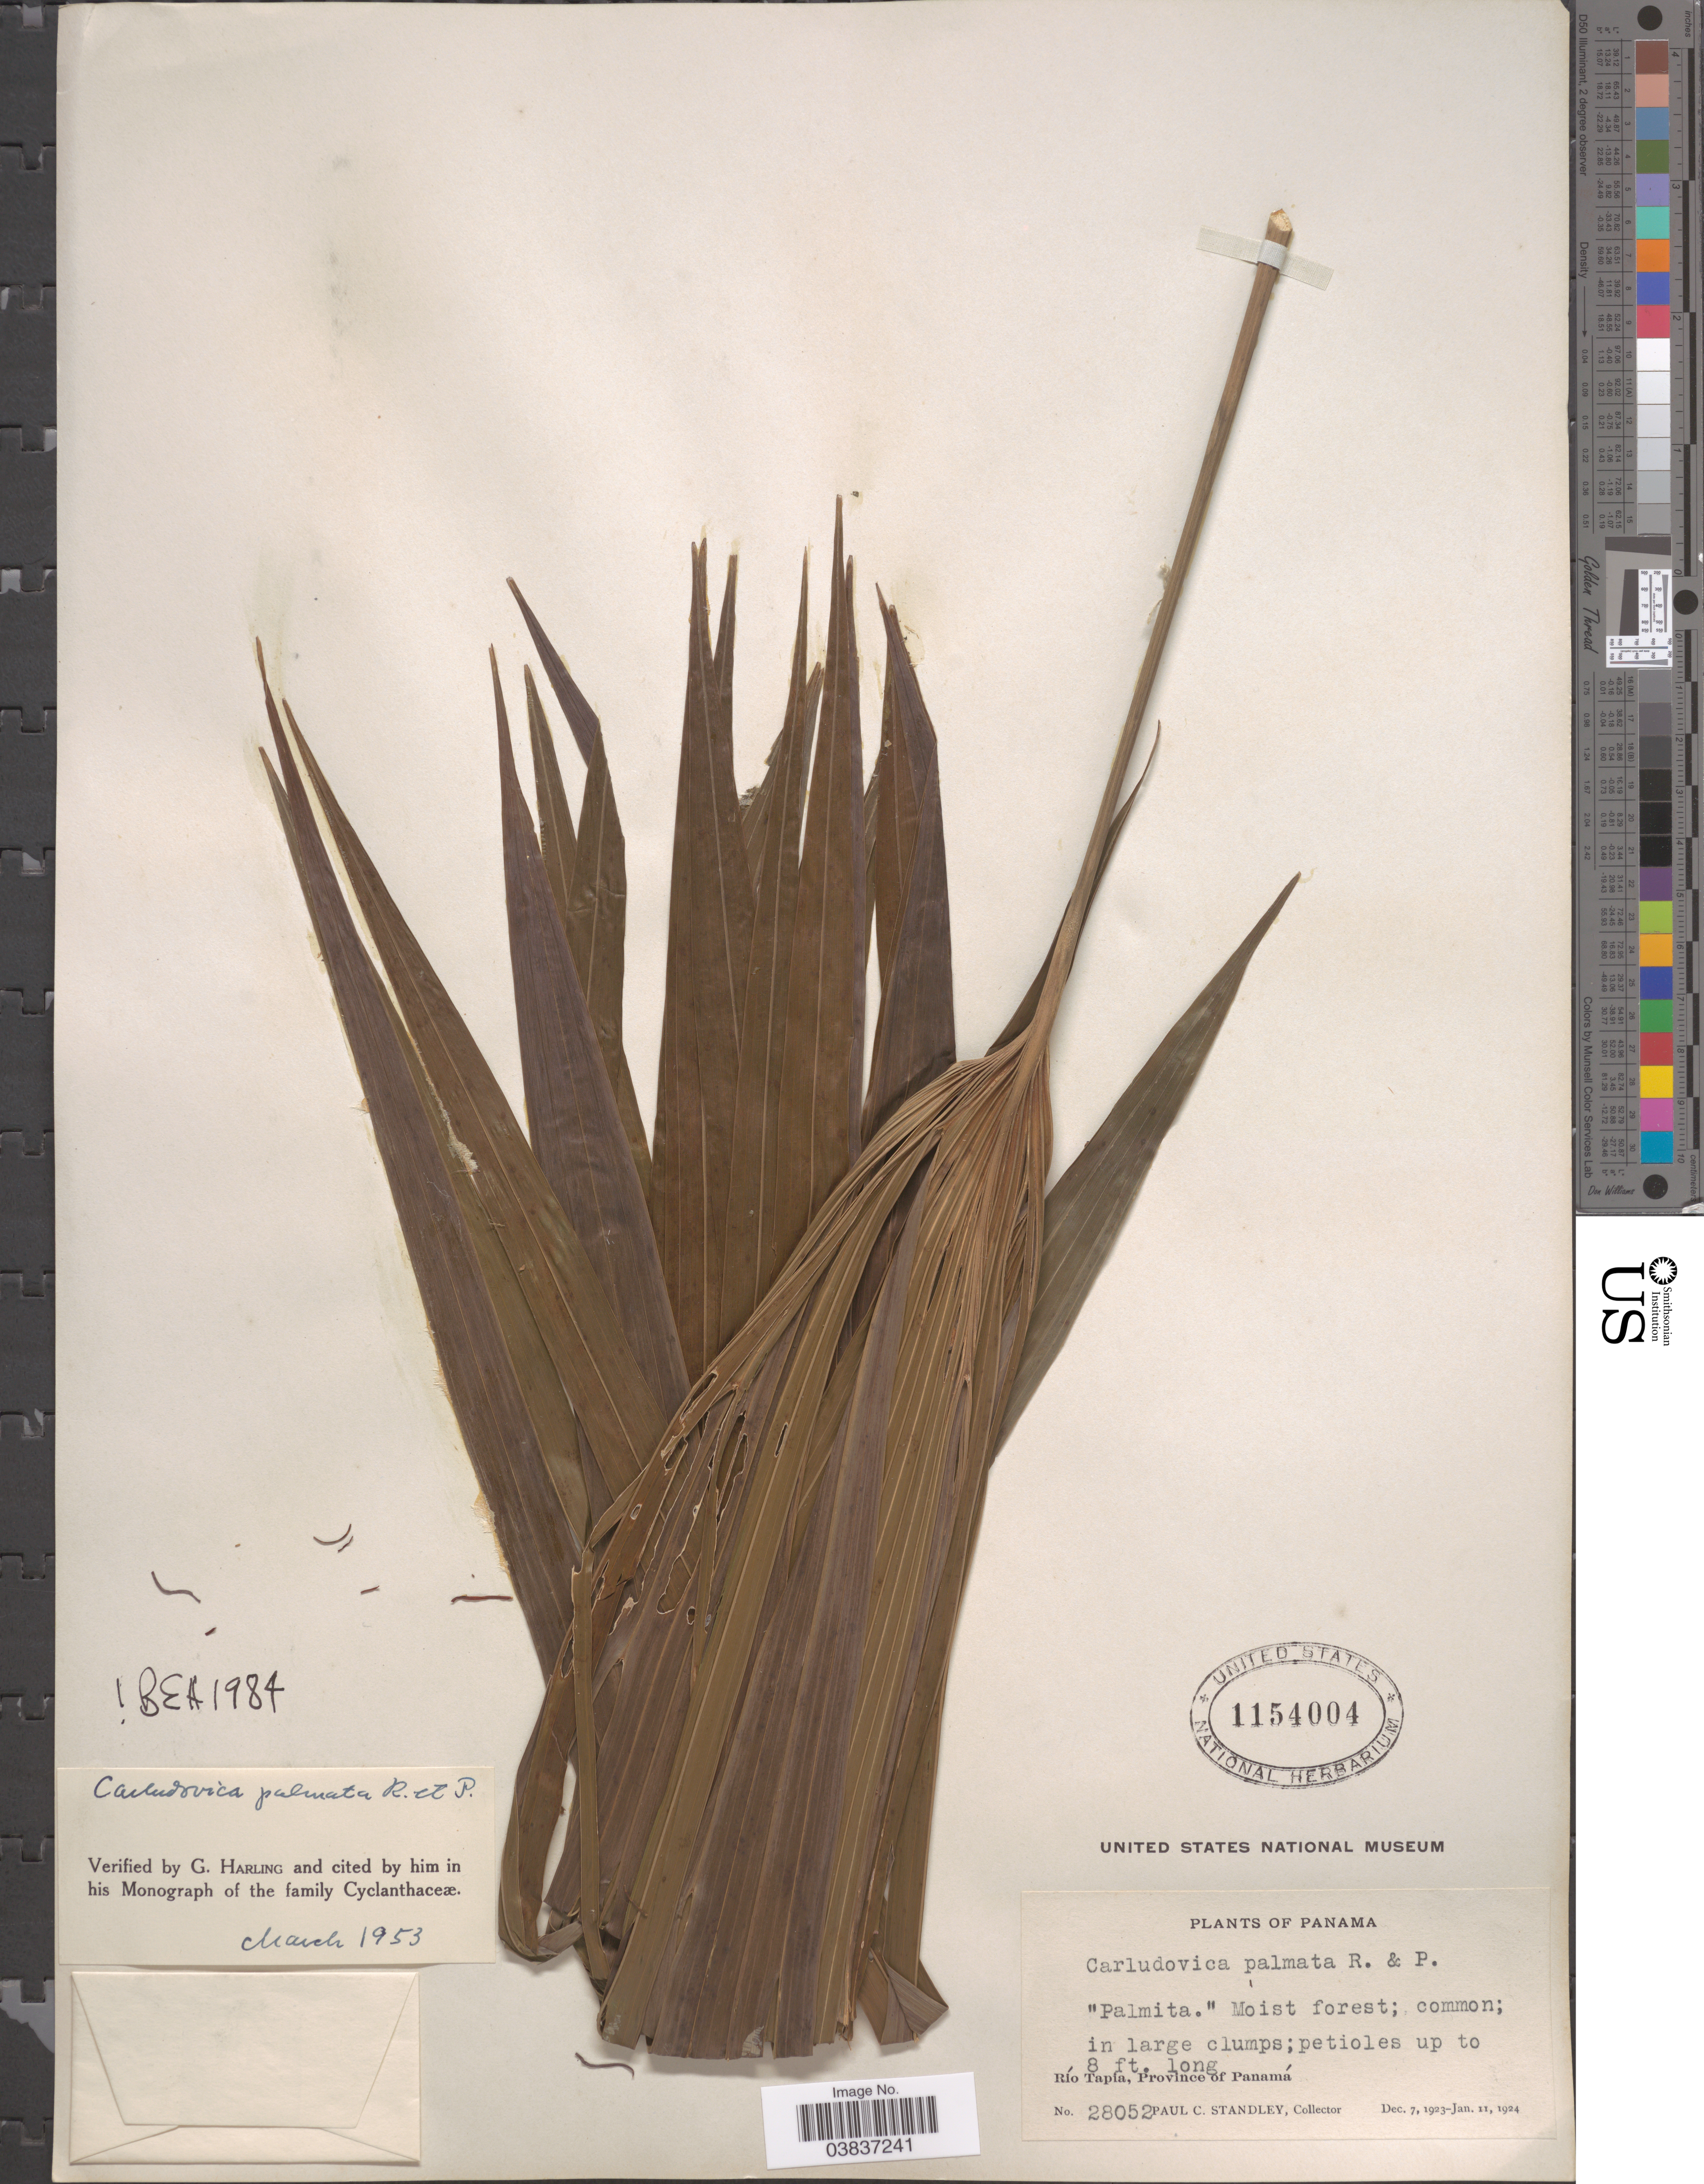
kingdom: Plantae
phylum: Tracheophyta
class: Liliopsida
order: Pandanales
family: Cyclanthaceae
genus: Carludovica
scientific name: Carludovica palmata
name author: Ruiz & Pav.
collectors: P. C. Standley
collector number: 28052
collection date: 1923-12-07/1924-01-11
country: Panama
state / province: Panamá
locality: Río Tapia.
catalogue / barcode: US 1154004